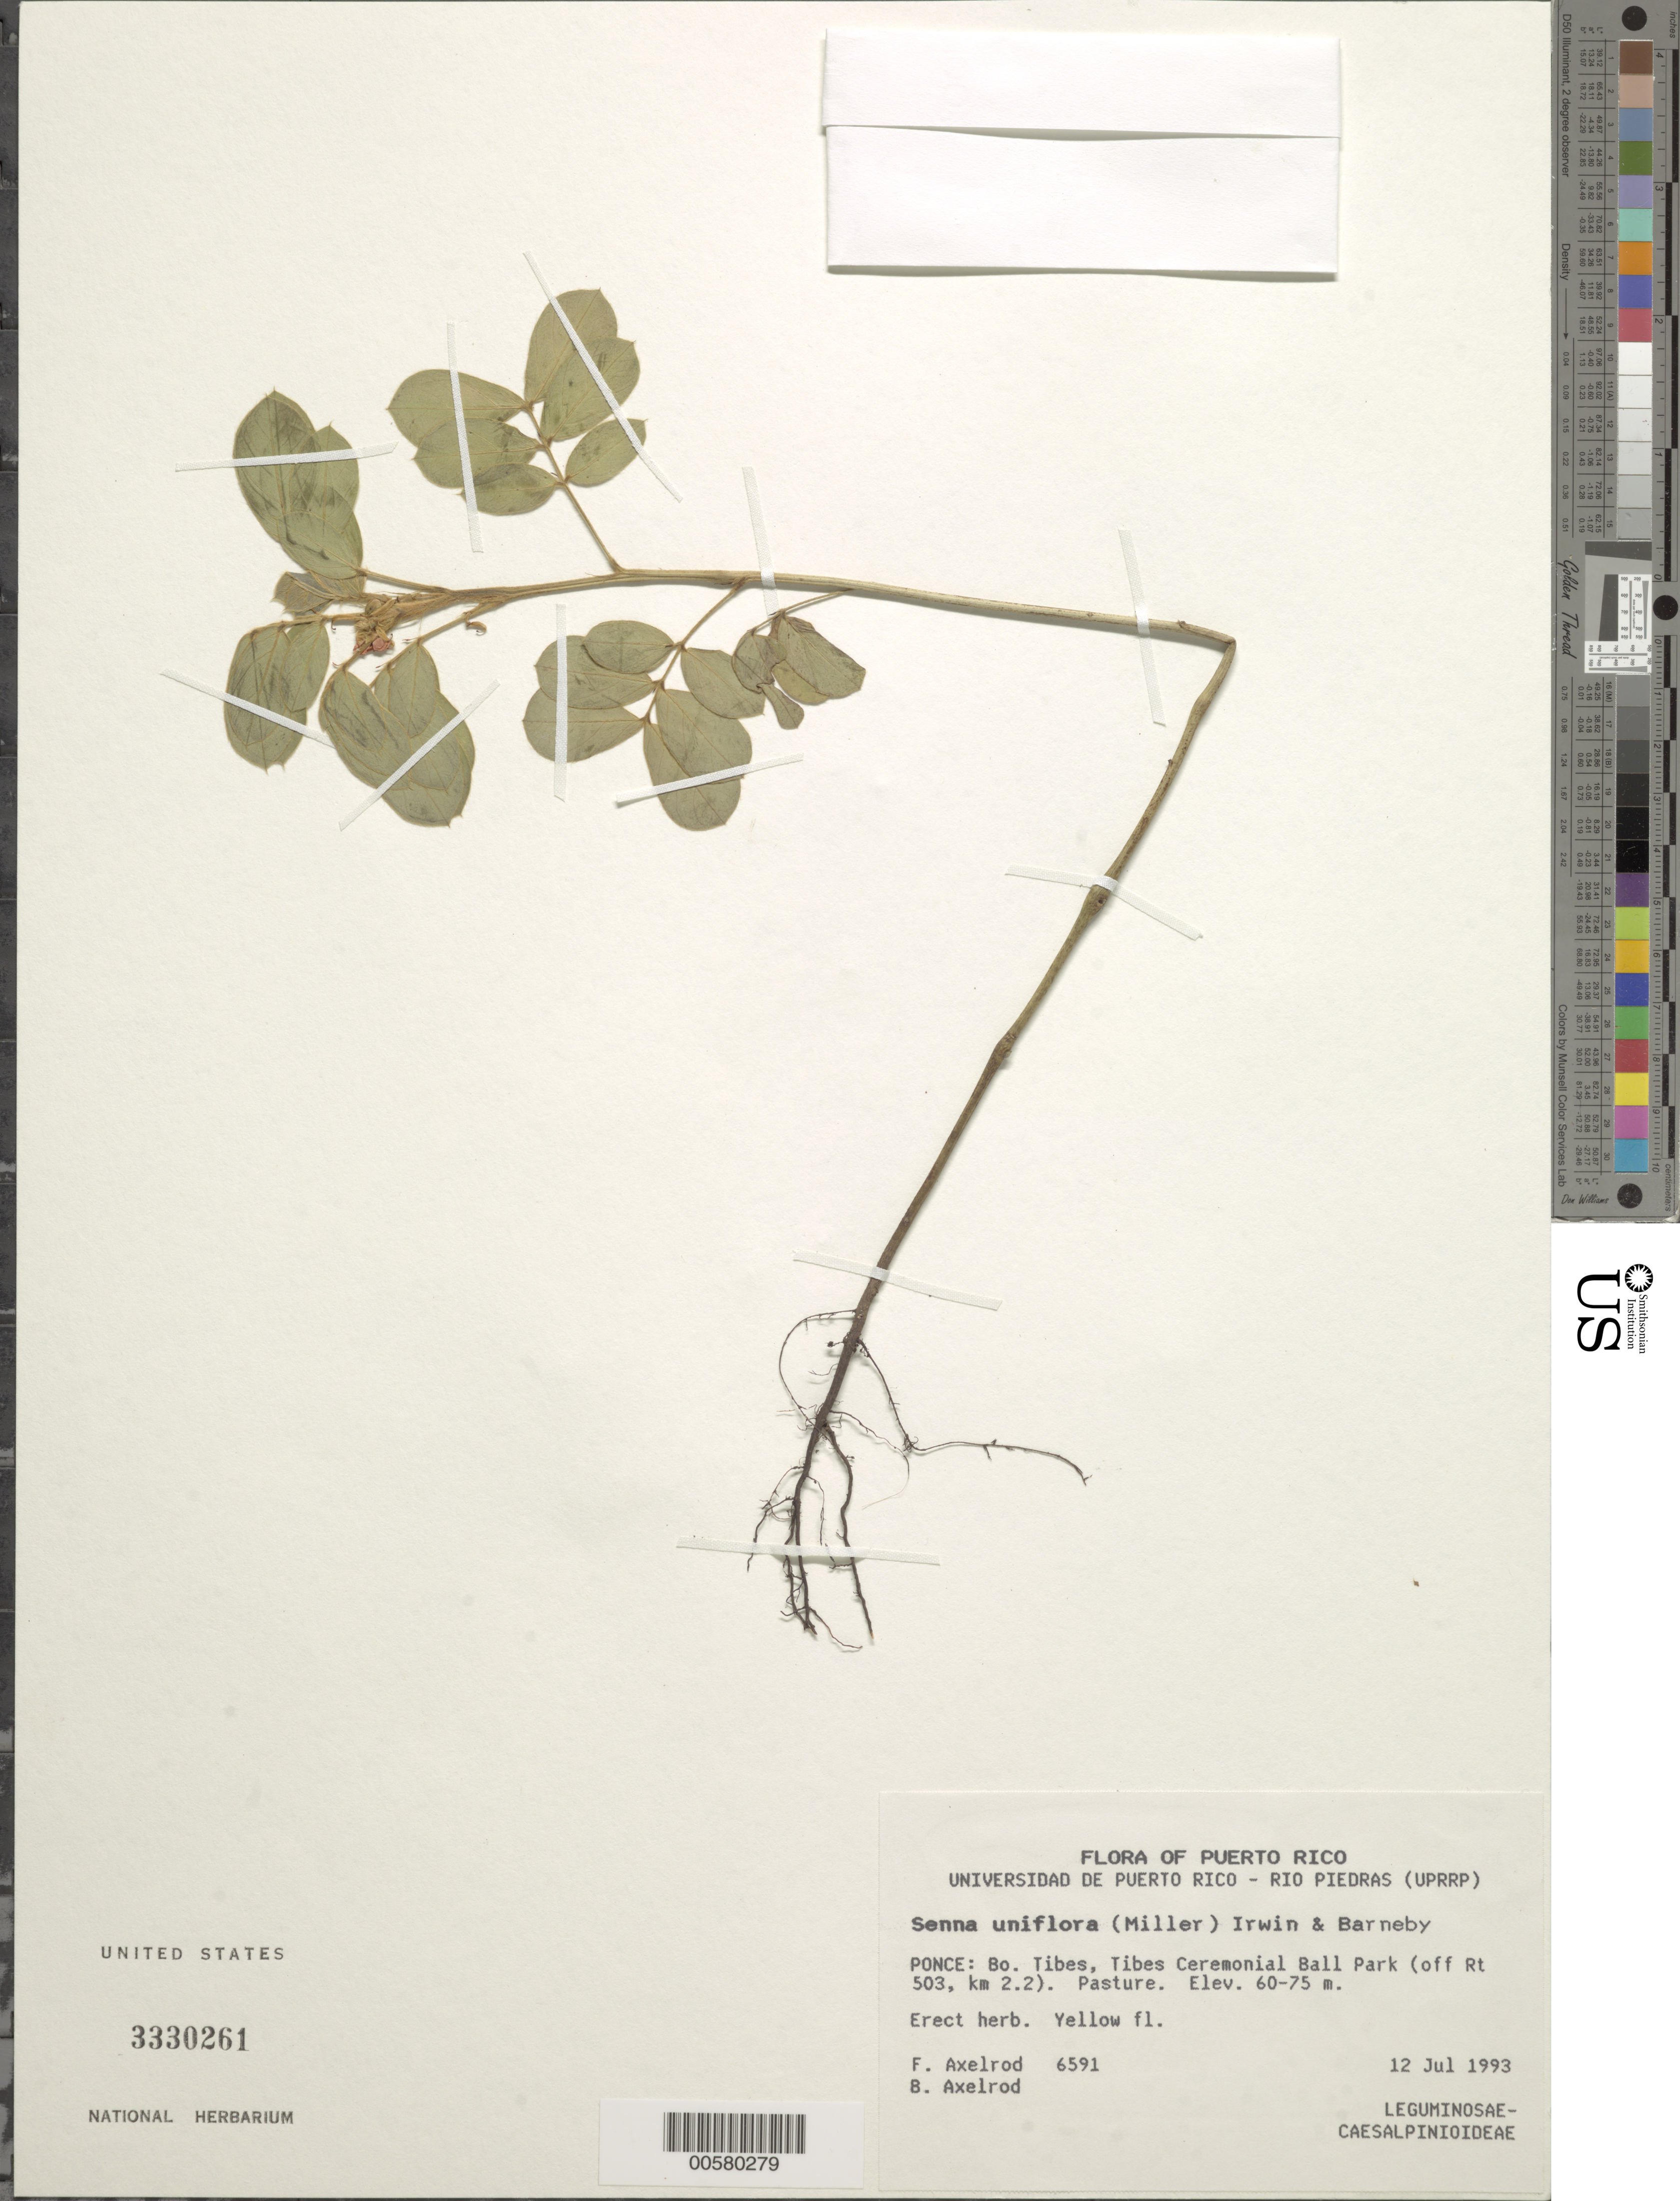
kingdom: Plantae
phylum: Tracheophyta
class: Magnoliopsida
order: Fabales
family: Fabaceae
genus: Senna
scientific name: Senna uniflora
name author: (Mill.) H.S. Irwin & Barneby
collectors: F. S. Axelrod & B. Axelrod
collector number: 6591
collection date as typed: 12 Jul 1993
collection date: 1993-07-12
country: Puerto Rico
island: Greater Antilles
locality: Ponce, tibes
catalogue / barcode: US 3330261